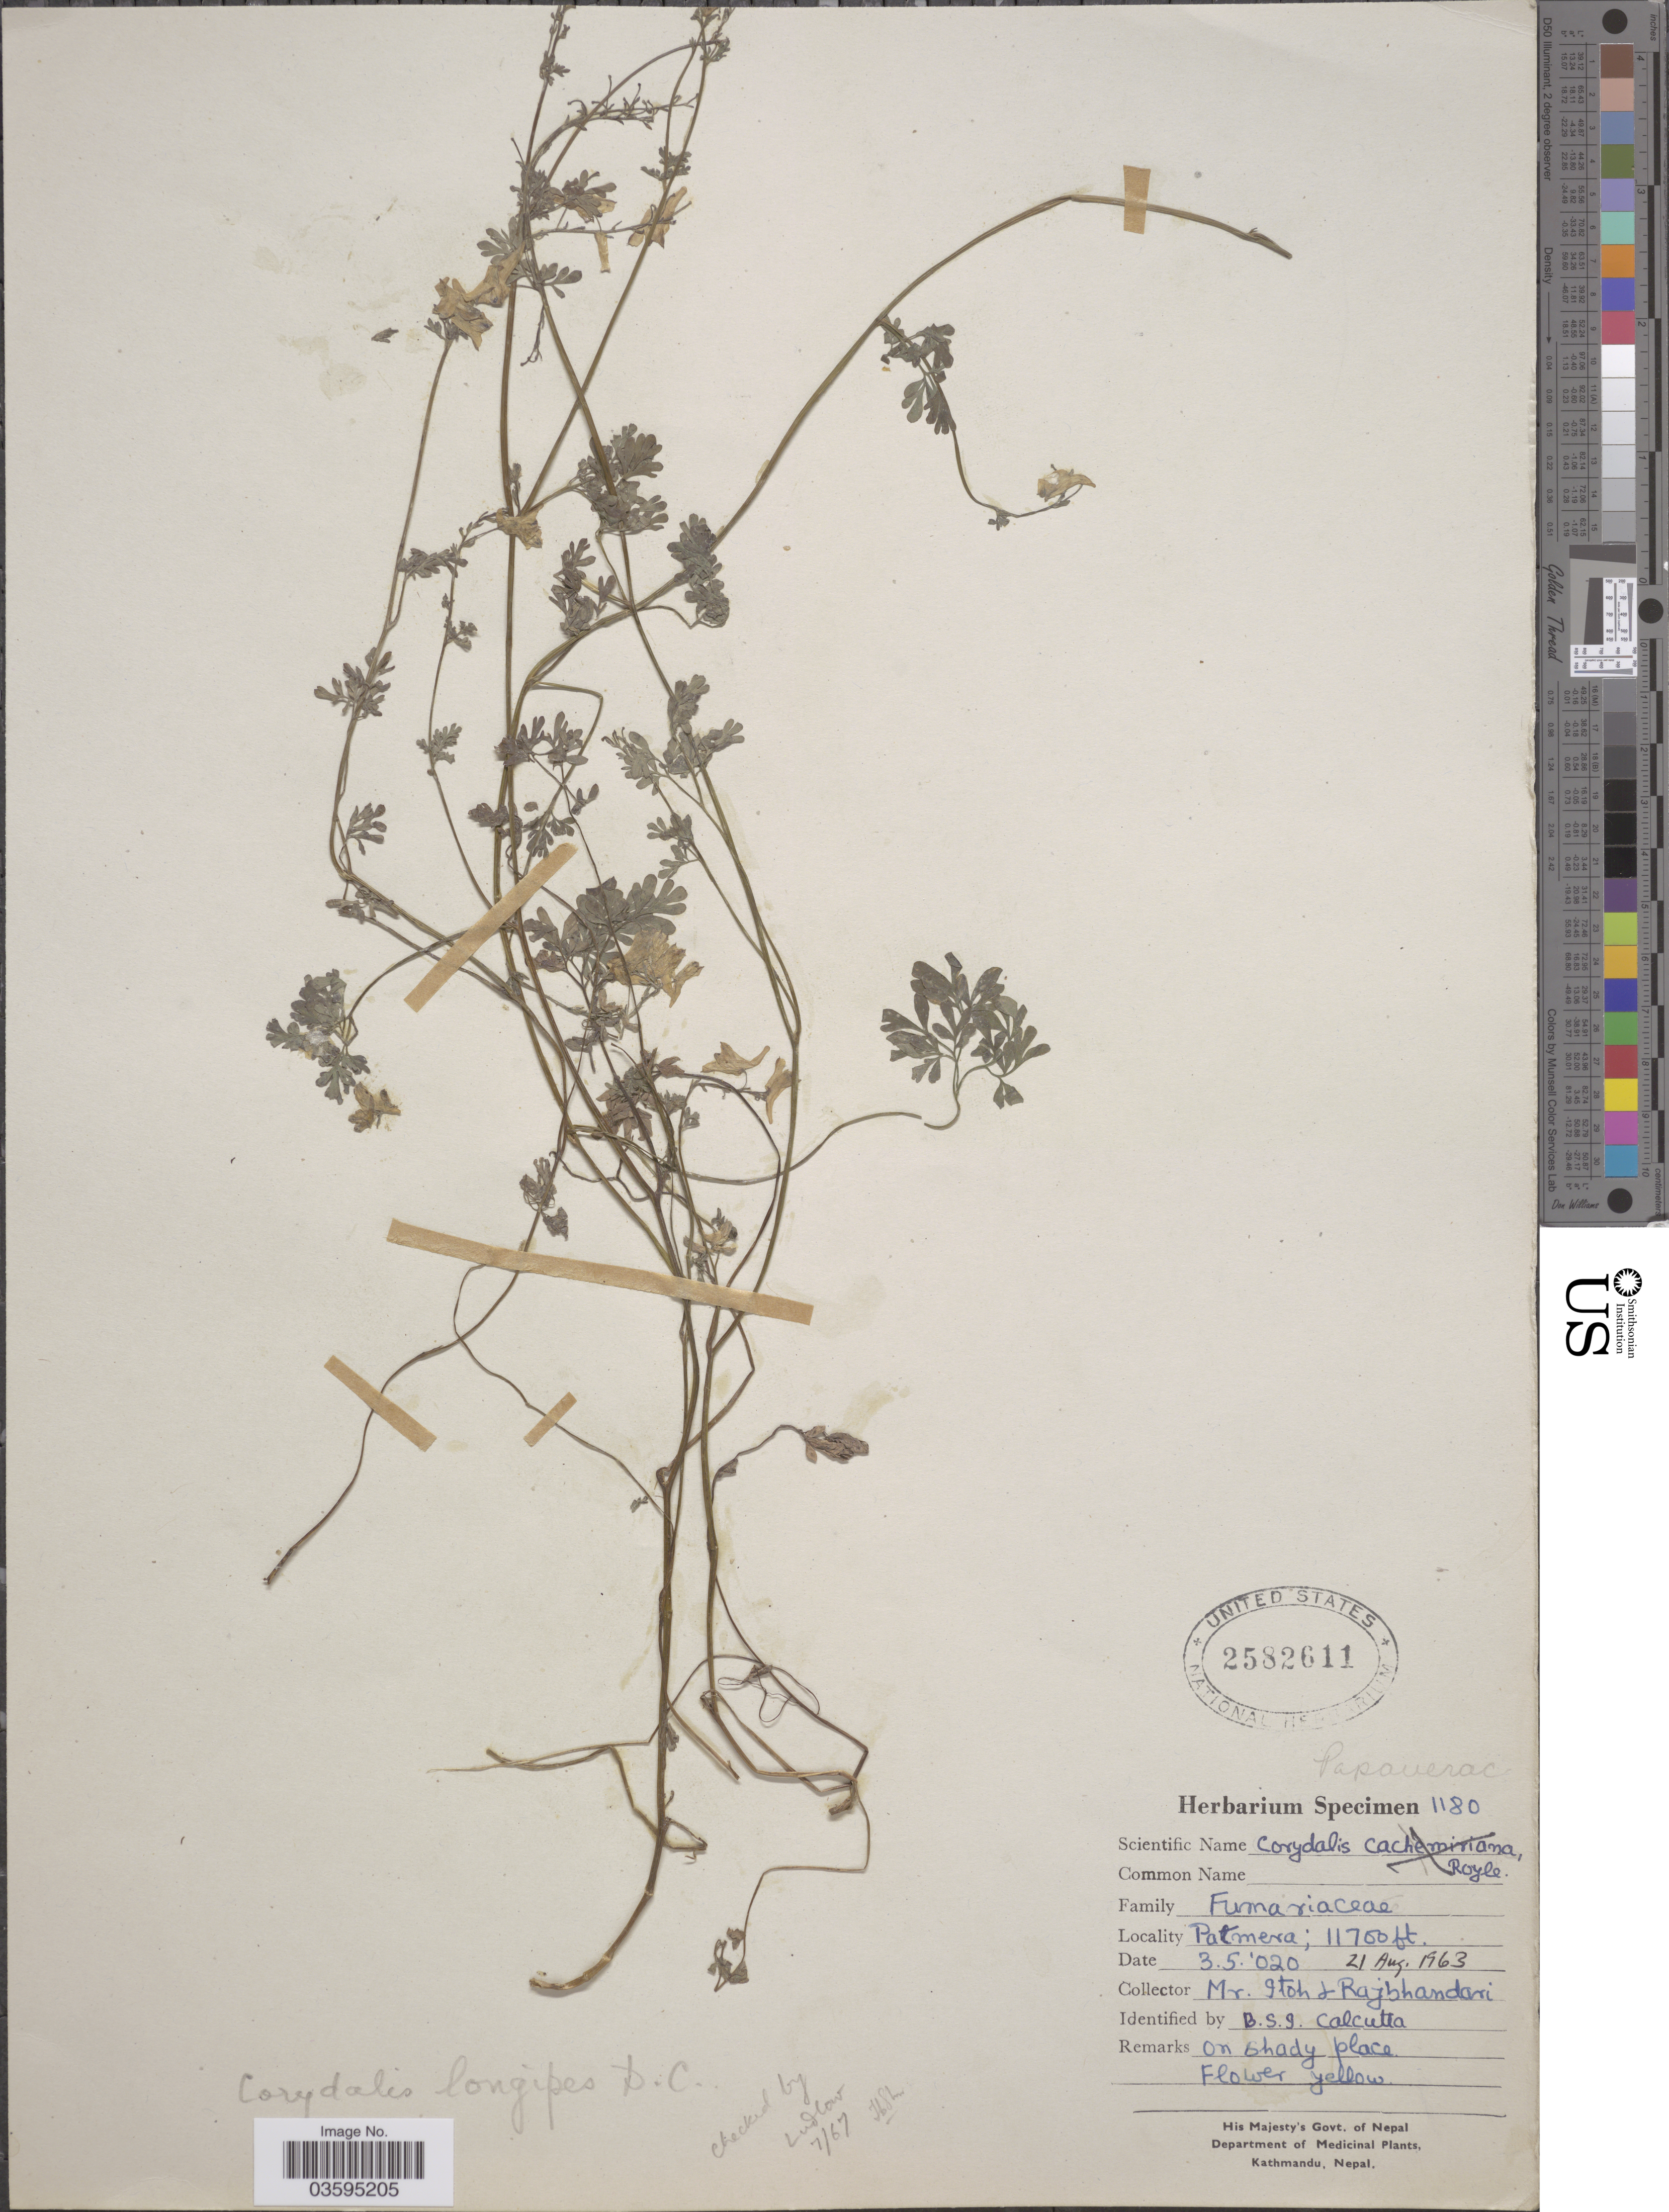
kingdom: Plantae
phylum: Tracheophyta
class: Magnoliopsida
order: Ranunculales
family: Papaveraceae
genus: Corydalis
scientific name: Corydalis longipes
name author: DC.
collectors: -. Itoh & Rajbhandari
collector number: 1180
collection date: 1963-08-21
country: Nepal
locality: Patmera.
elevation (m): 3566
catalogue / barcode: US 2582611